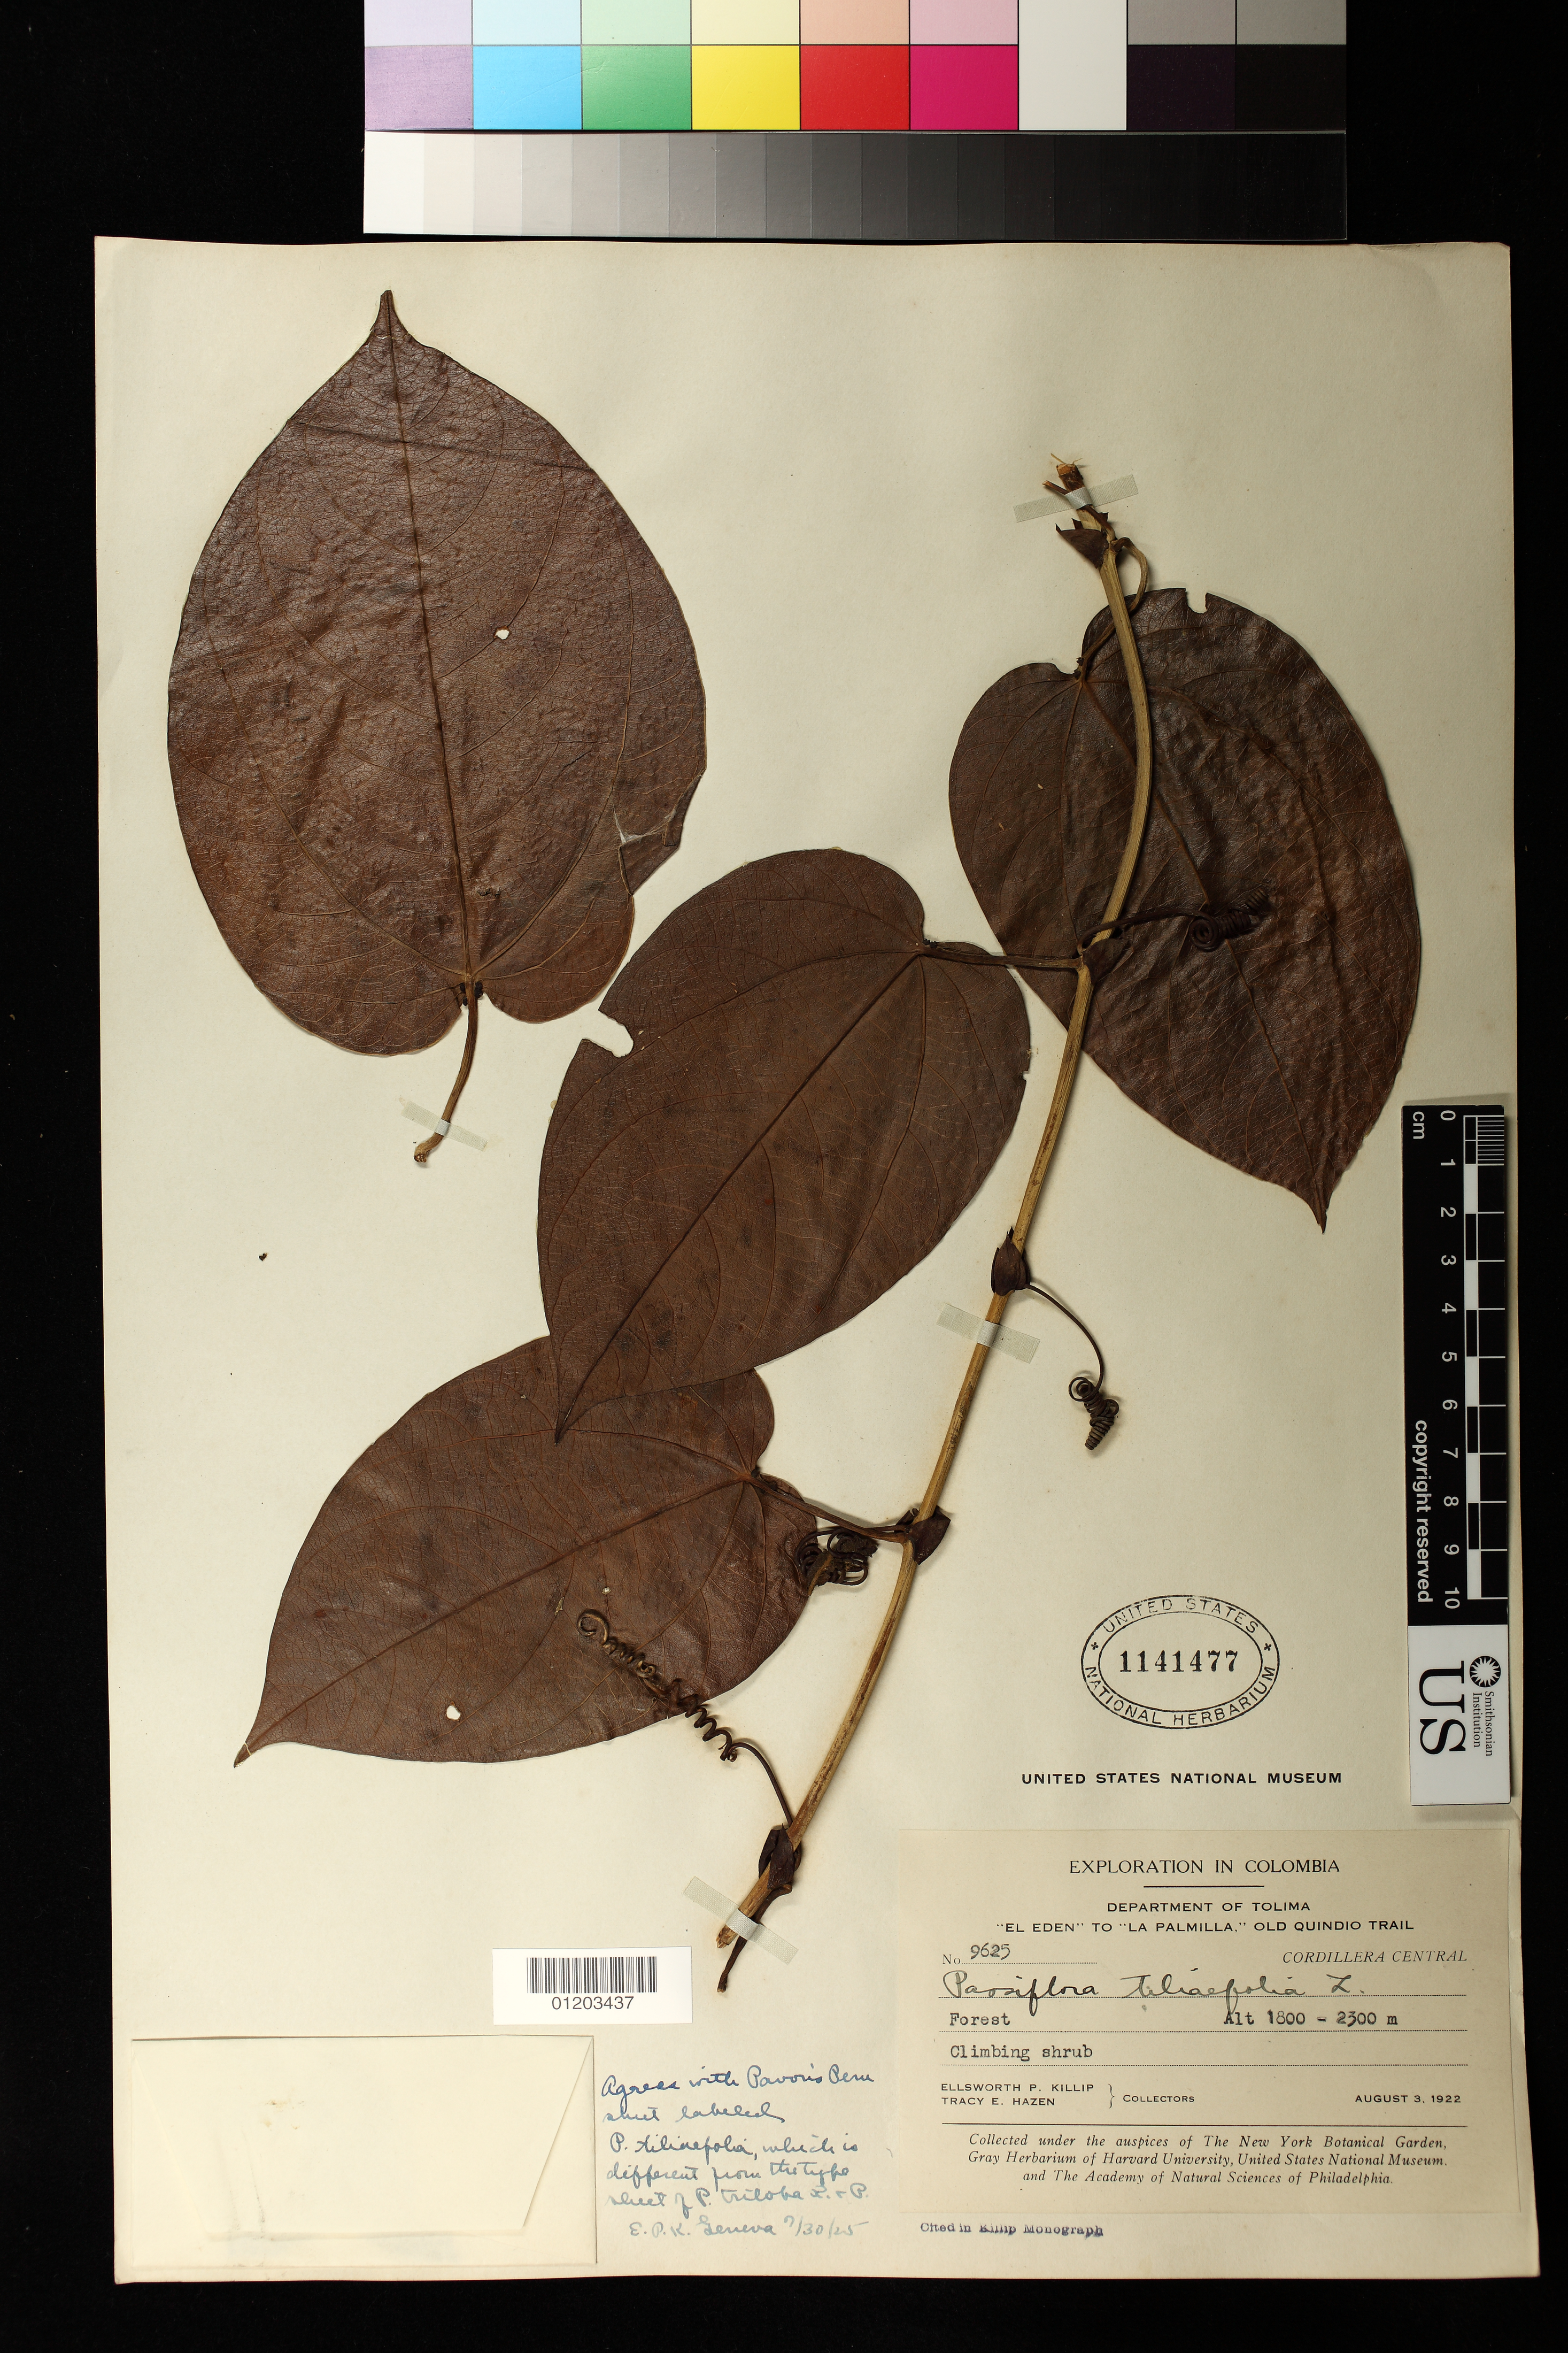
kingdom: Plantae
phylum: Tracheophyta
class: Magnoliopsida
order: Malpighiales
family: Passifloraceae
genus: Passiflora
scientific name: Passiflora tiliifolia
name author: L.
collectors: E. P. Killip & T. E. Hazen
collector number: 9625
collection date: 1922-08-03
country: Colombia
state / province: Tolima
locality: "El Eden" to "La Palmilla," Old Quindio Trail,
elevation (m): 1800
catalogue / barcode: US 1141477